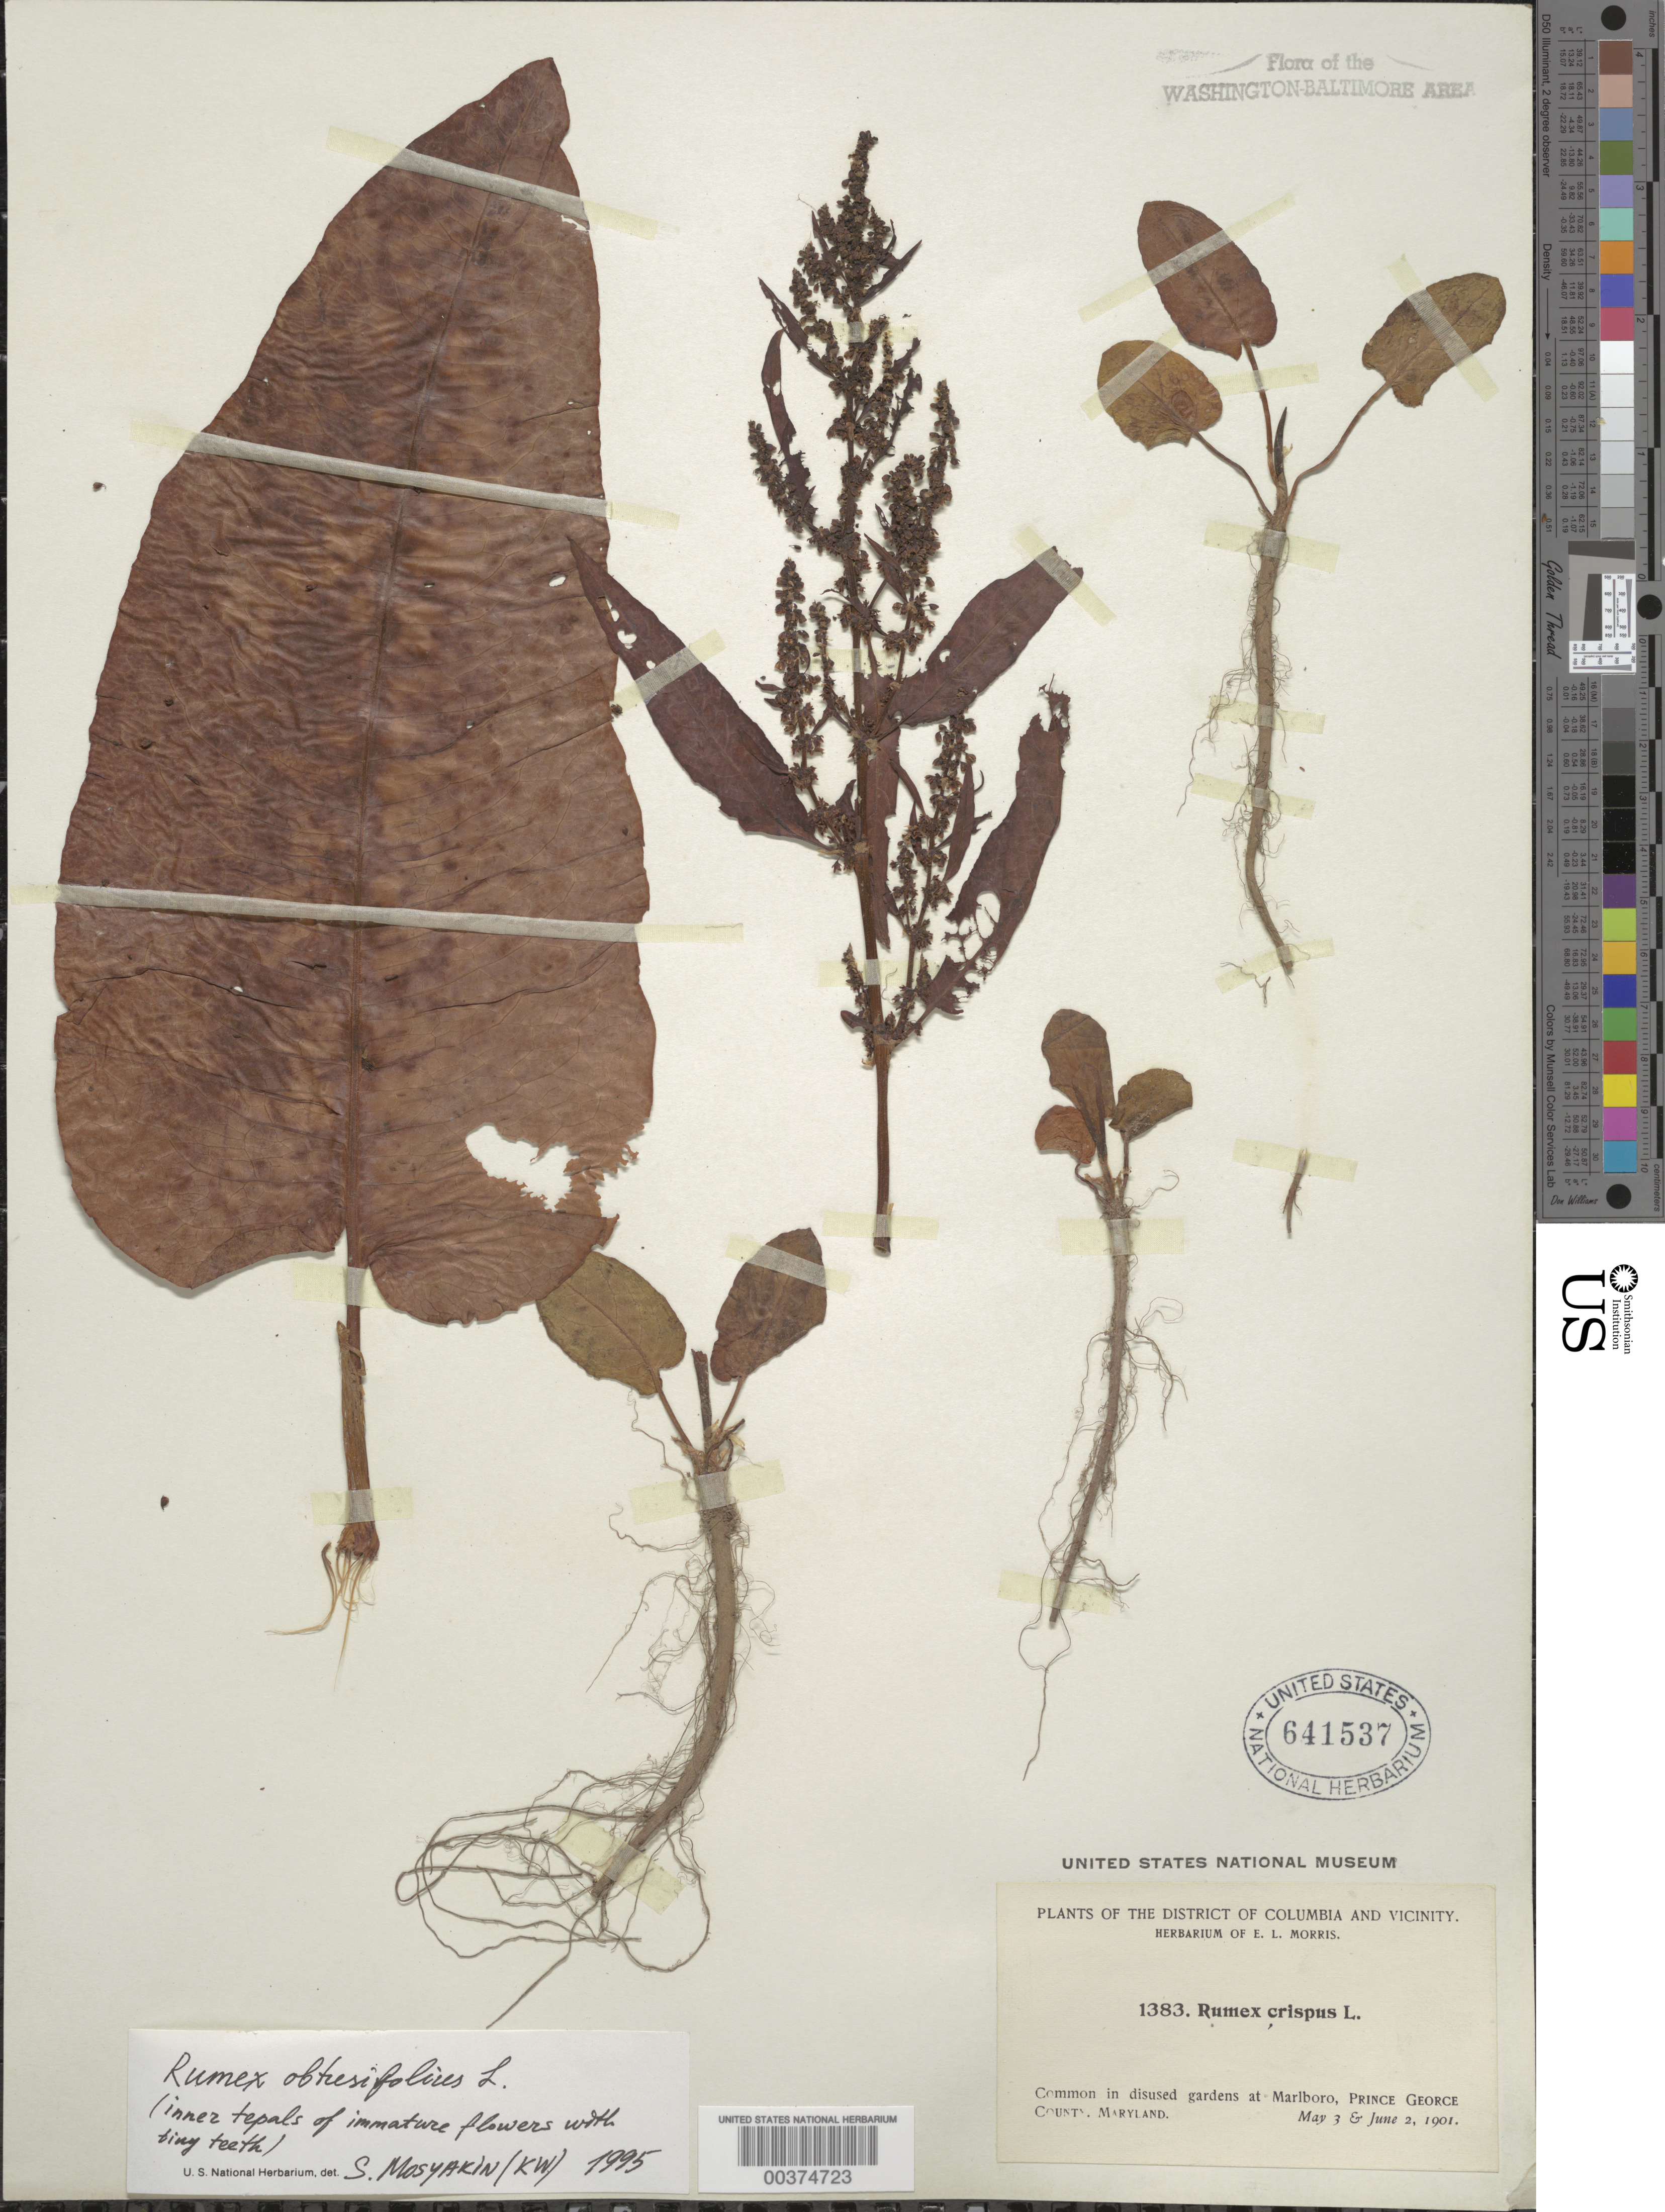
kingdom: Plantae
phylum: Tracheophyta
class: Magnoliopsida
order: Caryophyllales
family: Polygonaceae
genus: Rumex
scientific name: Rumex obtusifolius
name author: L.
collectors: E. L. Morris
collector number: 1383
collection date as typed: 03 May 1901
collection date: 1901-05-03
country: United States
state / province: Maryland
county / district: Prince George's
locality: Marlboro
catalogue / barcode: US 641537